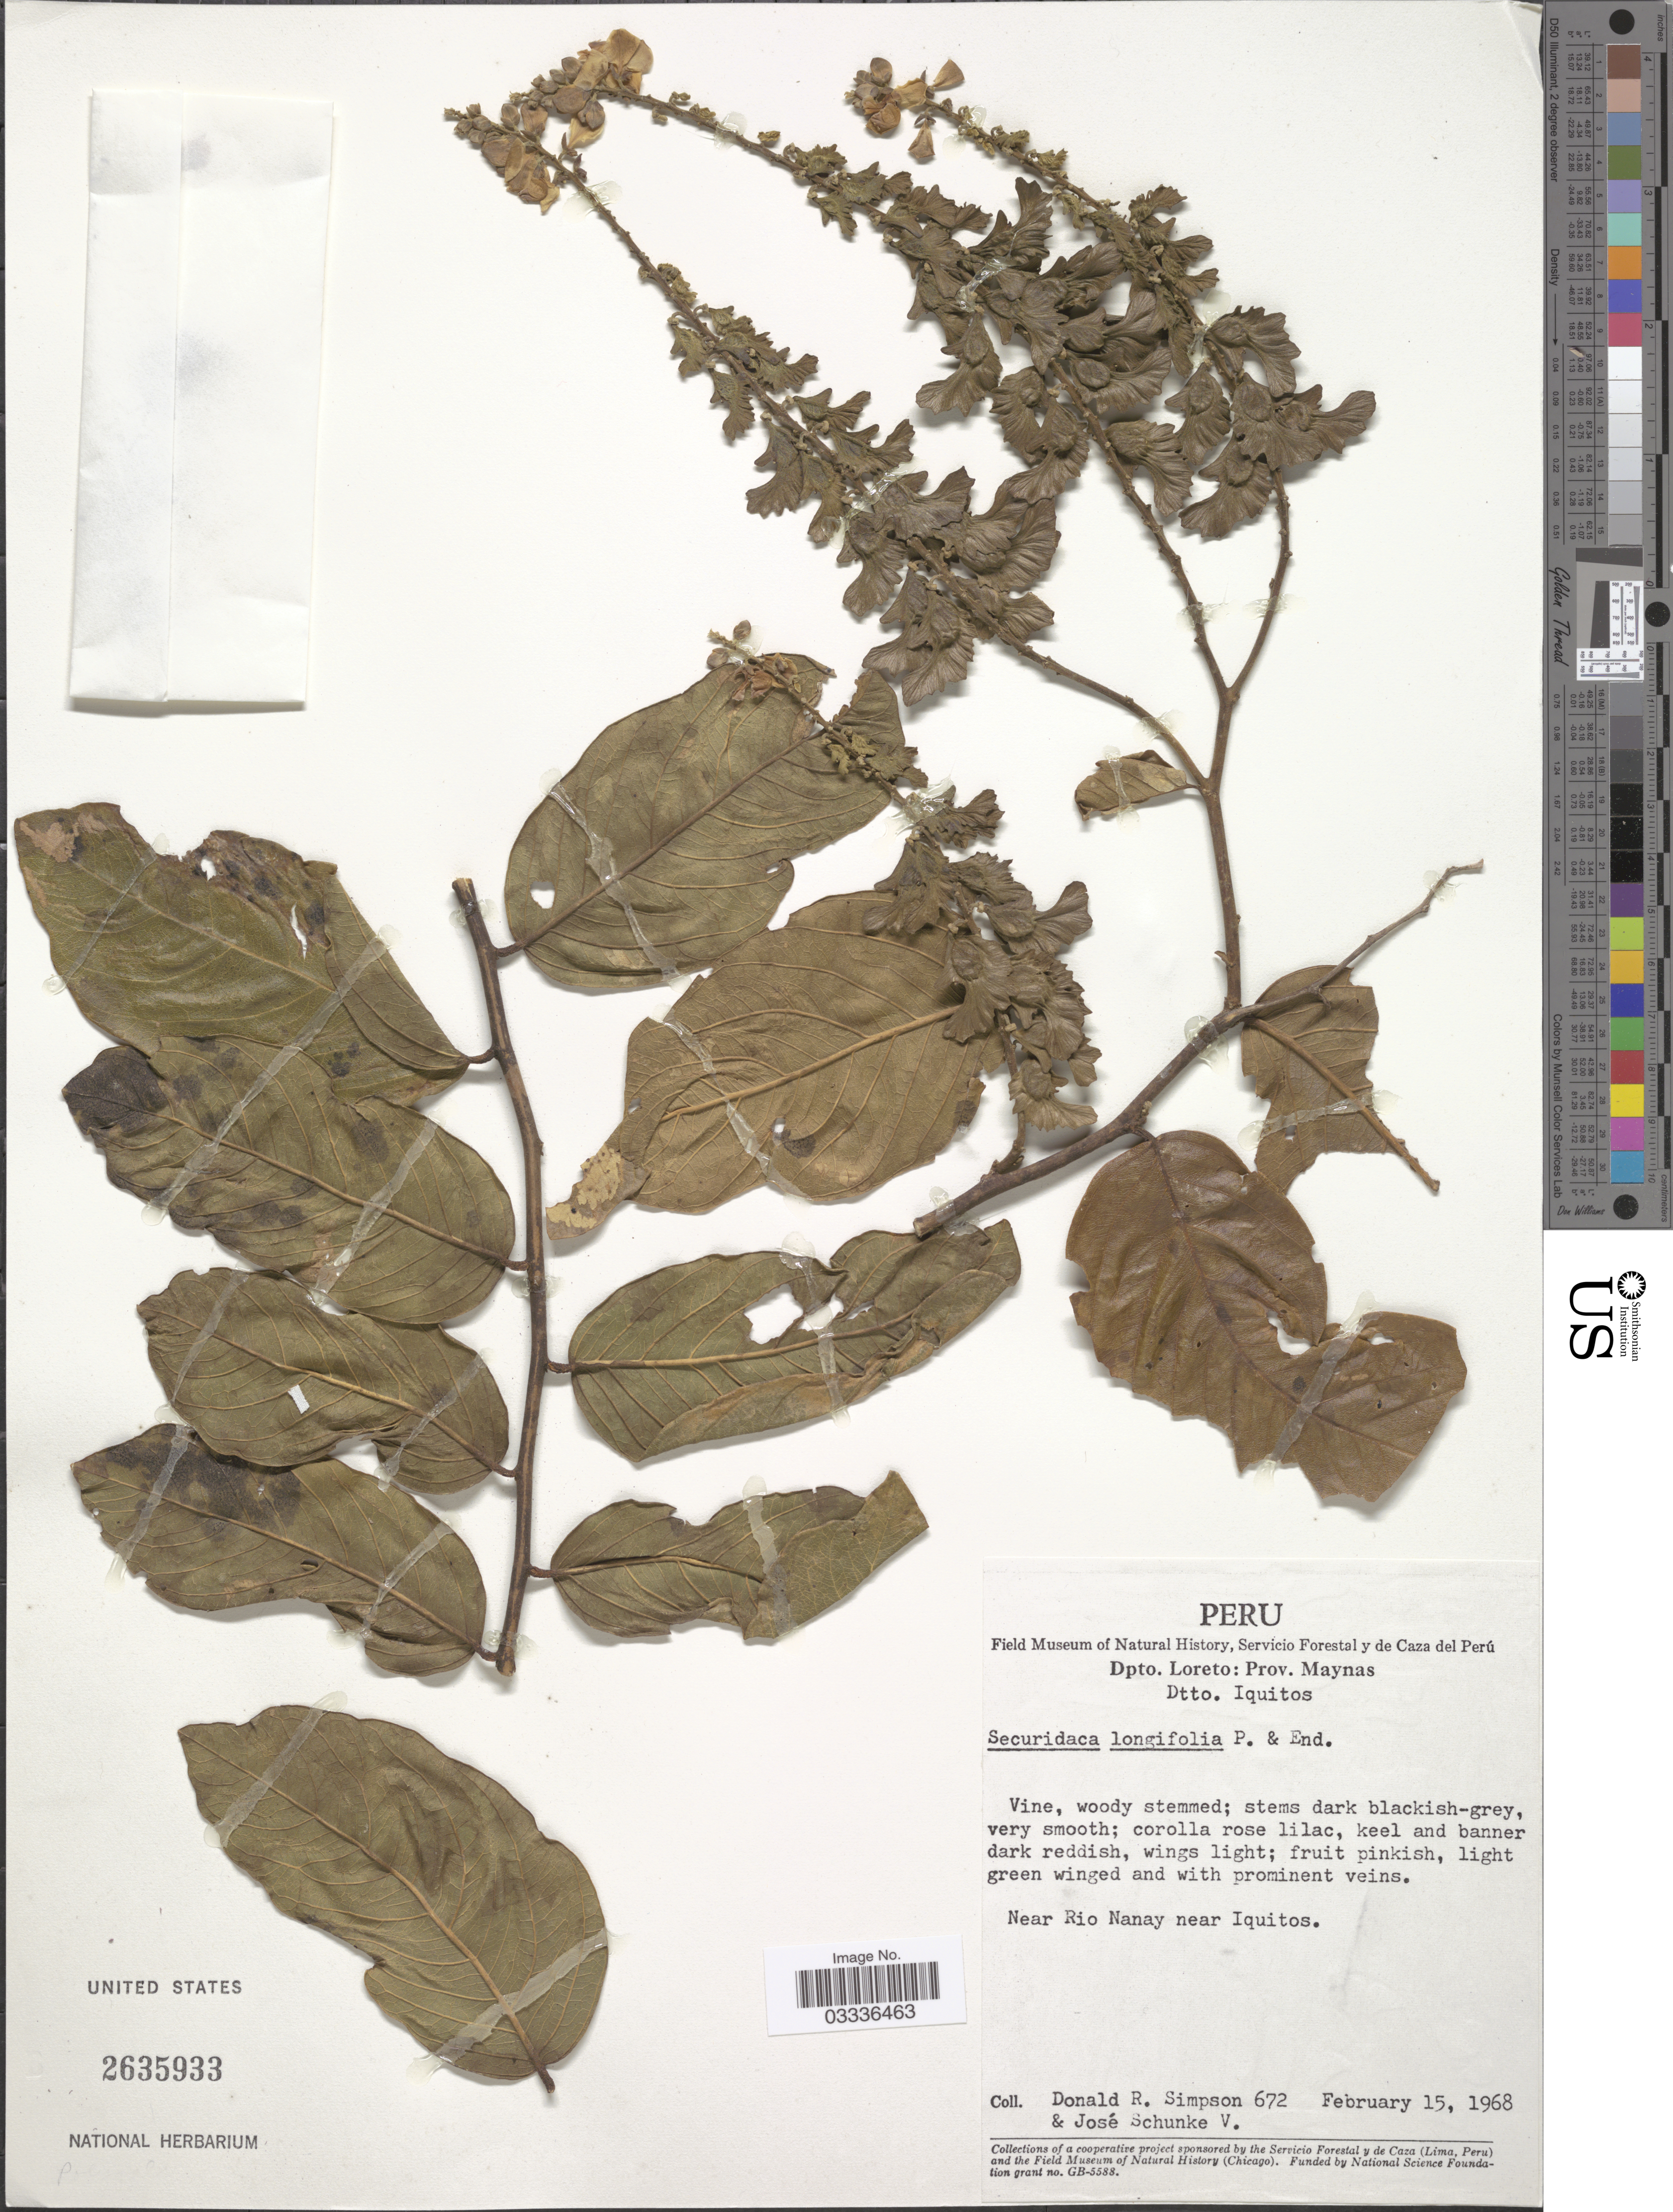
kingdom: Plantae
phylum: Tracheophyta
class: Magnoliopsida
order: Fabales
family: Polygalaceae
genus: Securidaca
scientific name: Securidaca longifolia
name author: Poepp. & Endl.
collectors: D. R. Simpson & J. Schunke Vigo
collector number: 672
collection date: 1968-02-15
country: Peru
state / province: Loreto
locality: Dpto. Loreto: Prov. Maynas. Dtto. Iquitos. Near Rio Nanay near Iquitos.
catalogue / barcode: US 2635933